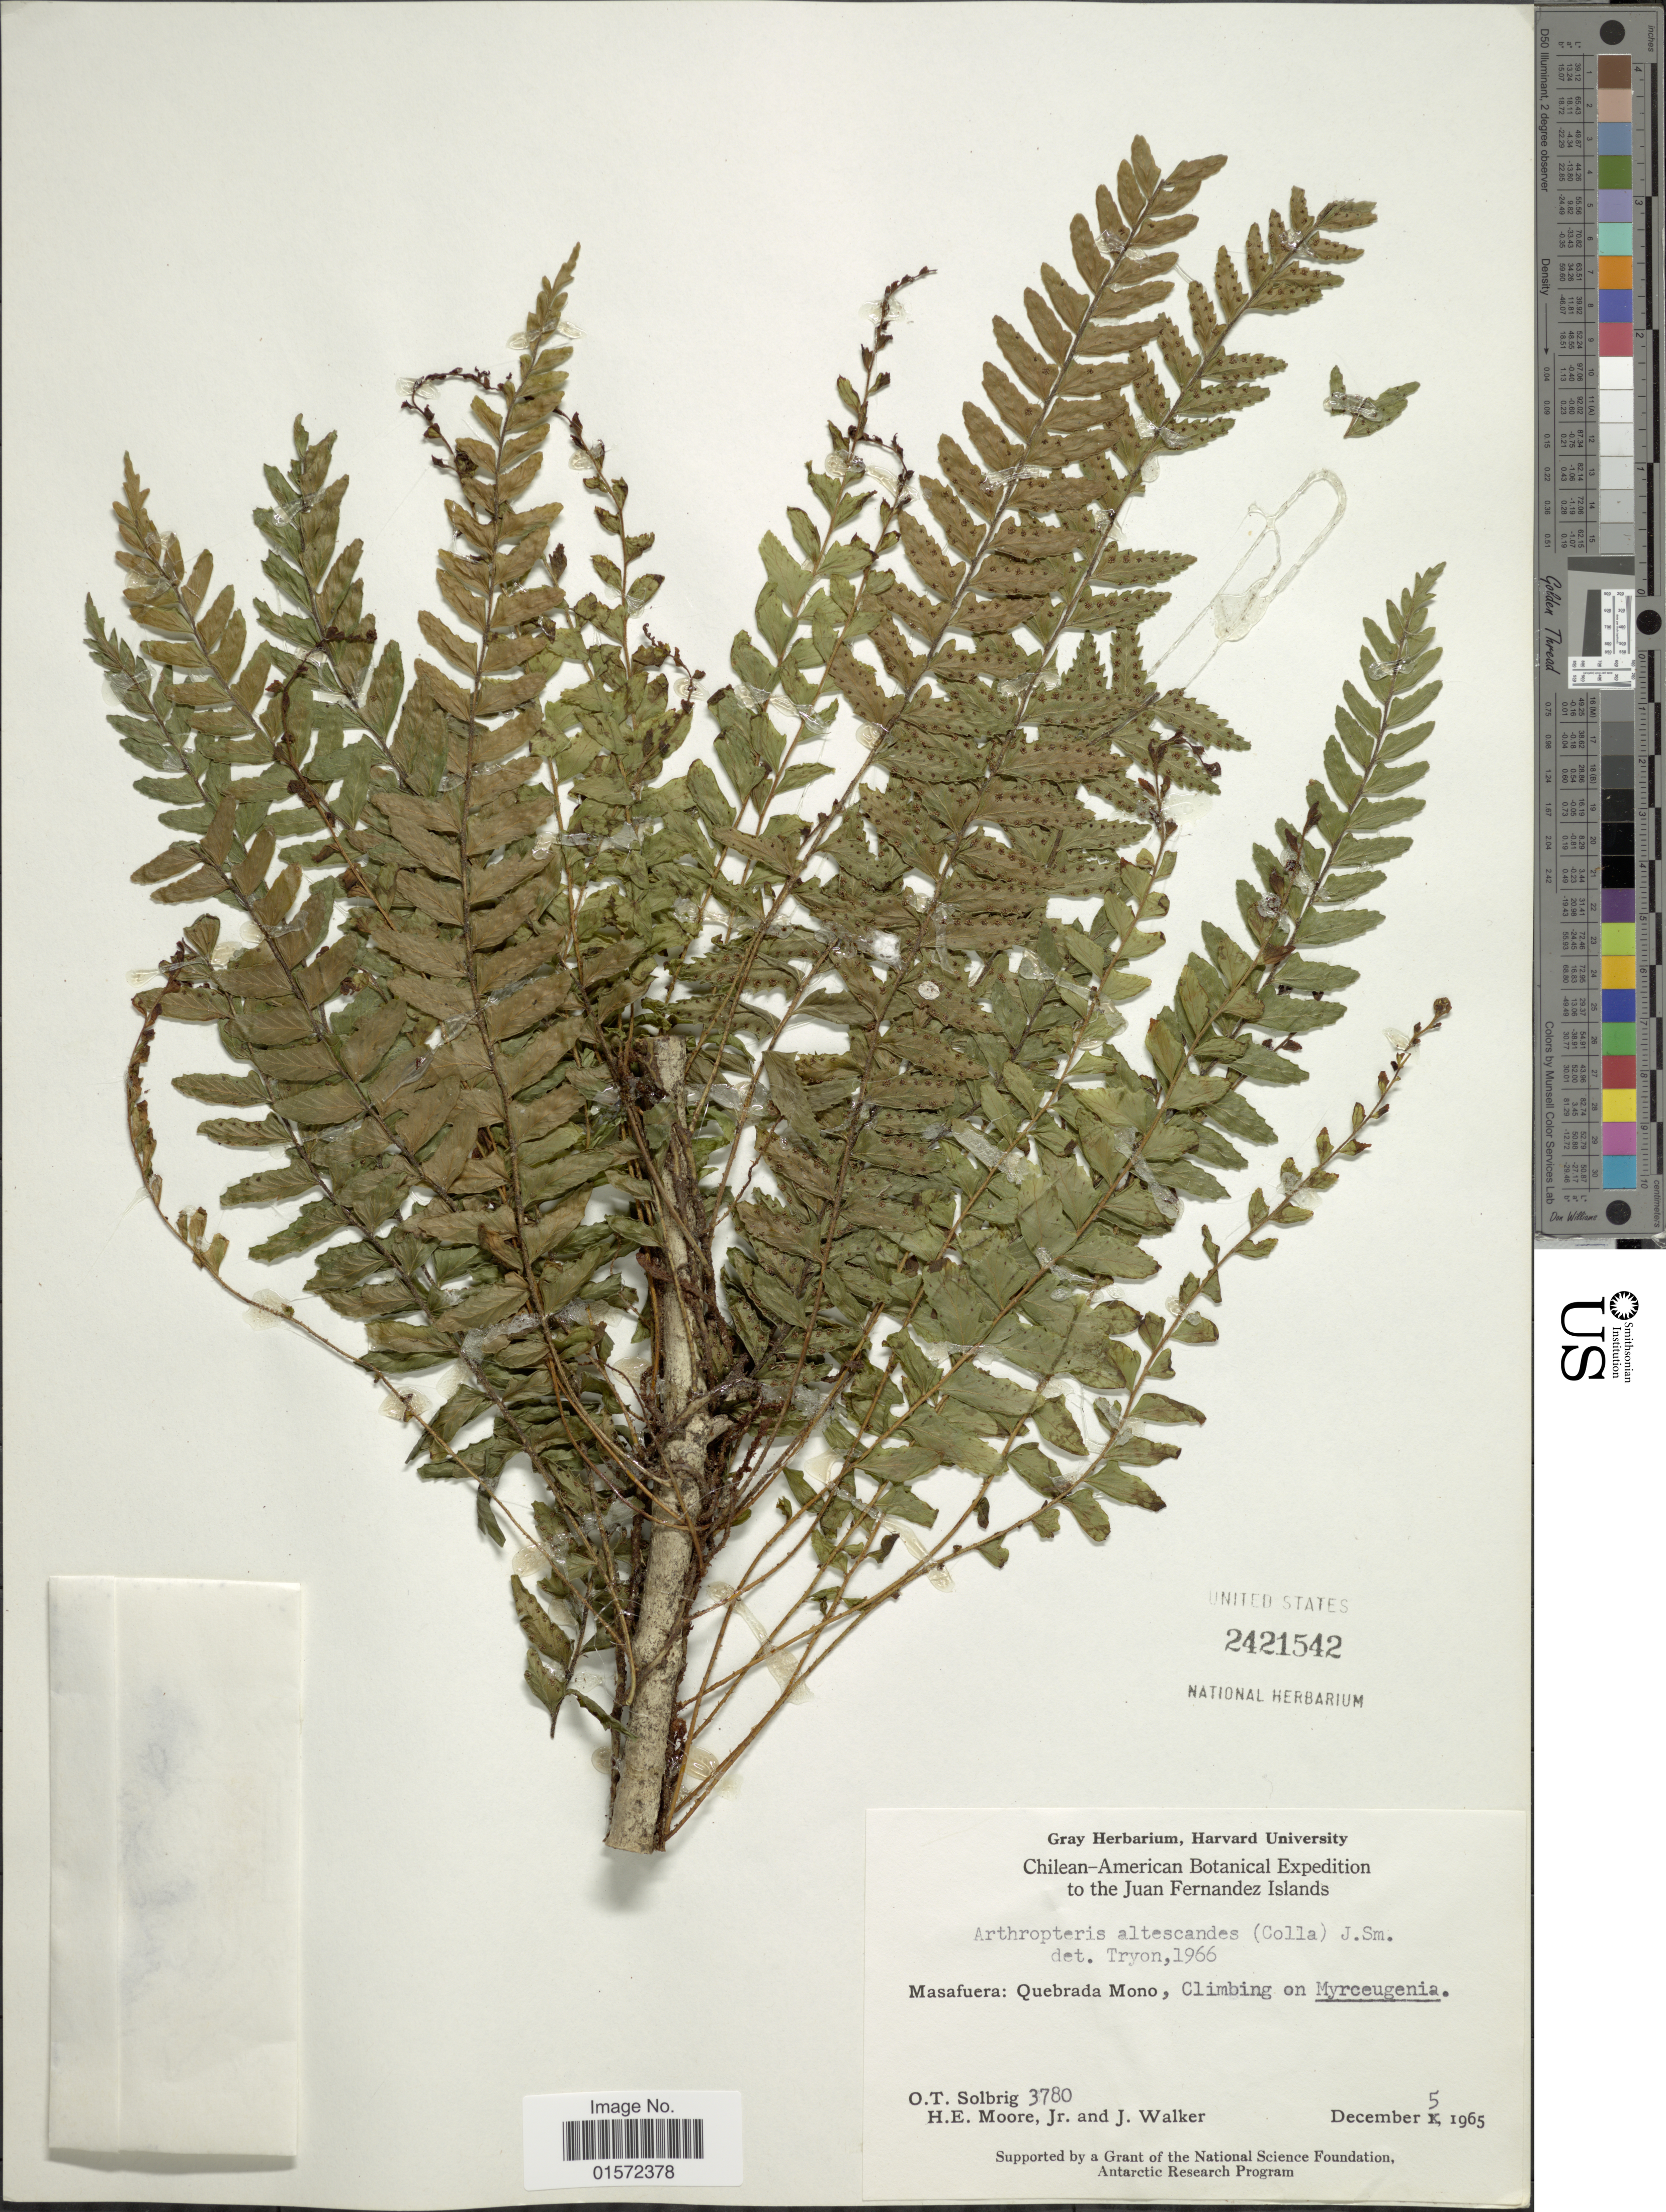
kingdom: Plantae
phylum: Tracheophyta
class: Polypodiopsida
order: Polypodiales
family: Tectariaceae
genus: Arthropteris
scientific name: Arthropteris altescandens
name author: (Colla) J. Sm.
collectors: O. T. Solbrig, H. Moore, J. Walker & J. Walker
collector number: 3780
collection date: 1965-12-05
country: Chile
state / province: Valparaíso (V)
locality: Juan Fernandez island, Masafuera: Quebrada Mono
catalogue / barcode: US 2421542